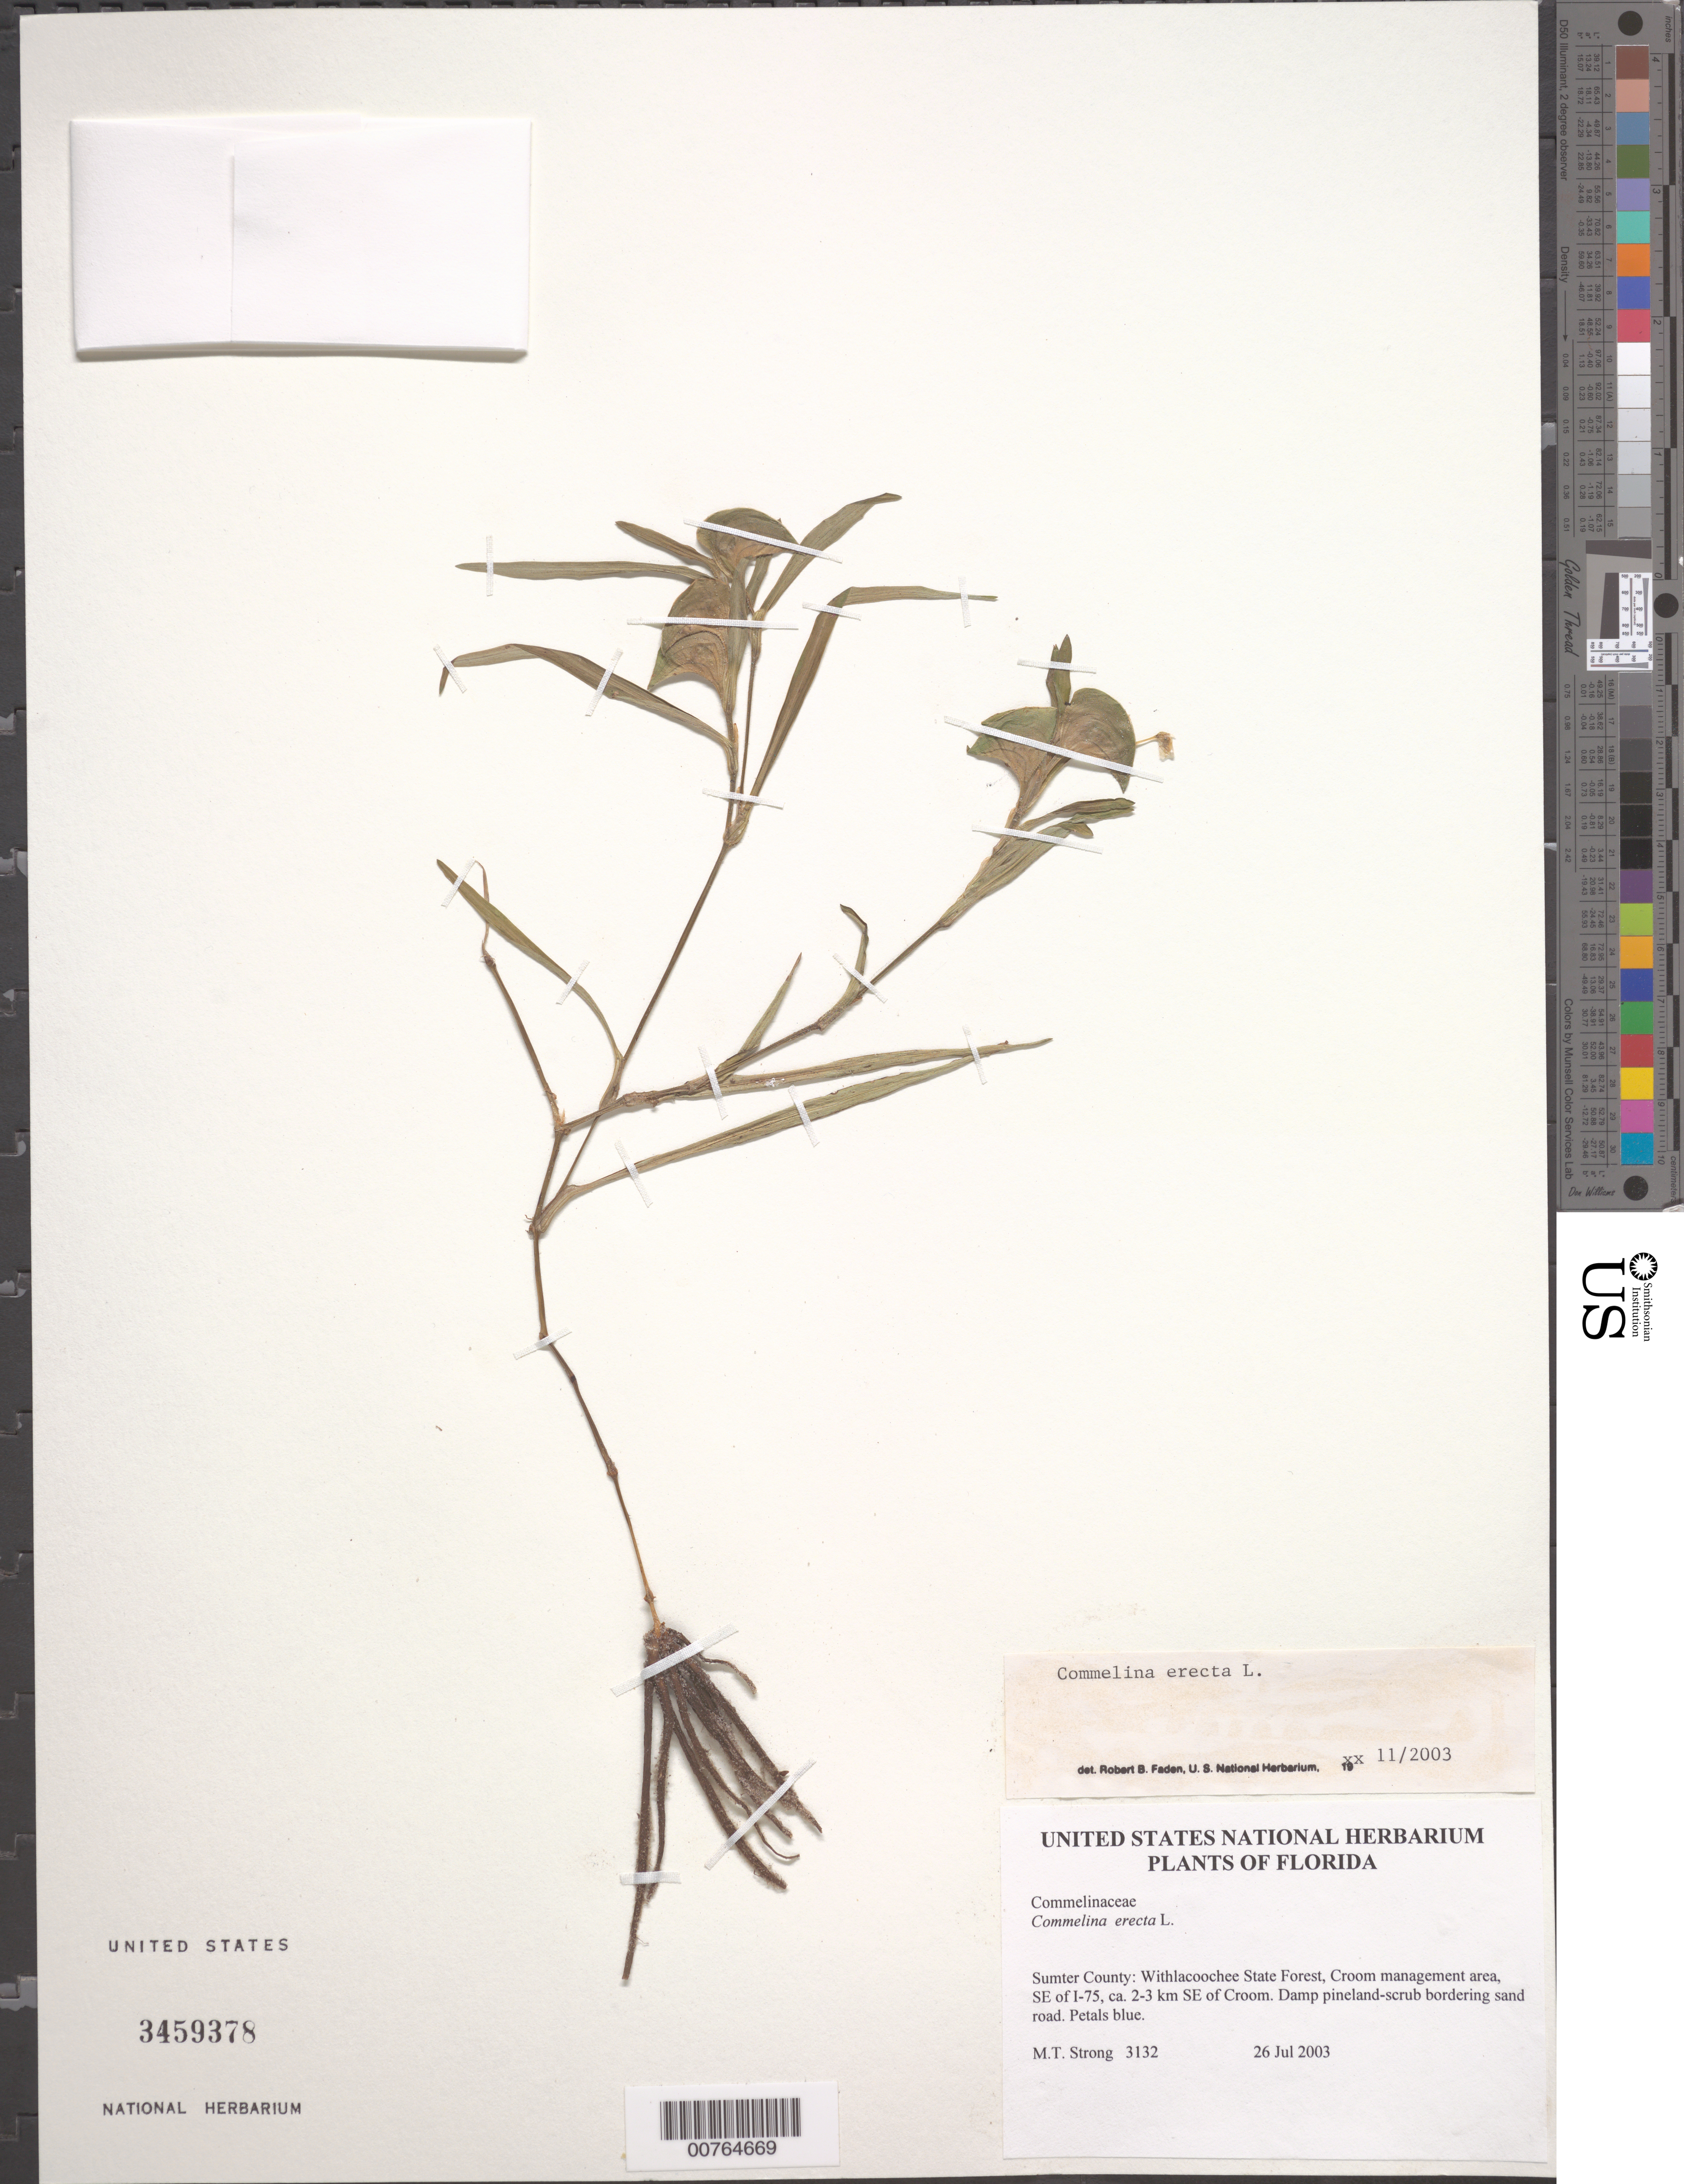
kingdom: Plantae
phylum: Tracheophyta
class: Liliopsida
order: Commelinales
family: Commelinaceae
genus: Commelina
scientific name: Commelina erecta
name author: L.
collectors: M. T. Strong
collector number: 3132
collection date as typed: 26 Jul 2003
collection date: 2003-07-26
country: United States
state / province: Florida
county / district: Sumter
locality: Withlacoochee State Forest, Croom Management Area, SE of Croom.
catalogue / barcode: US 3459378